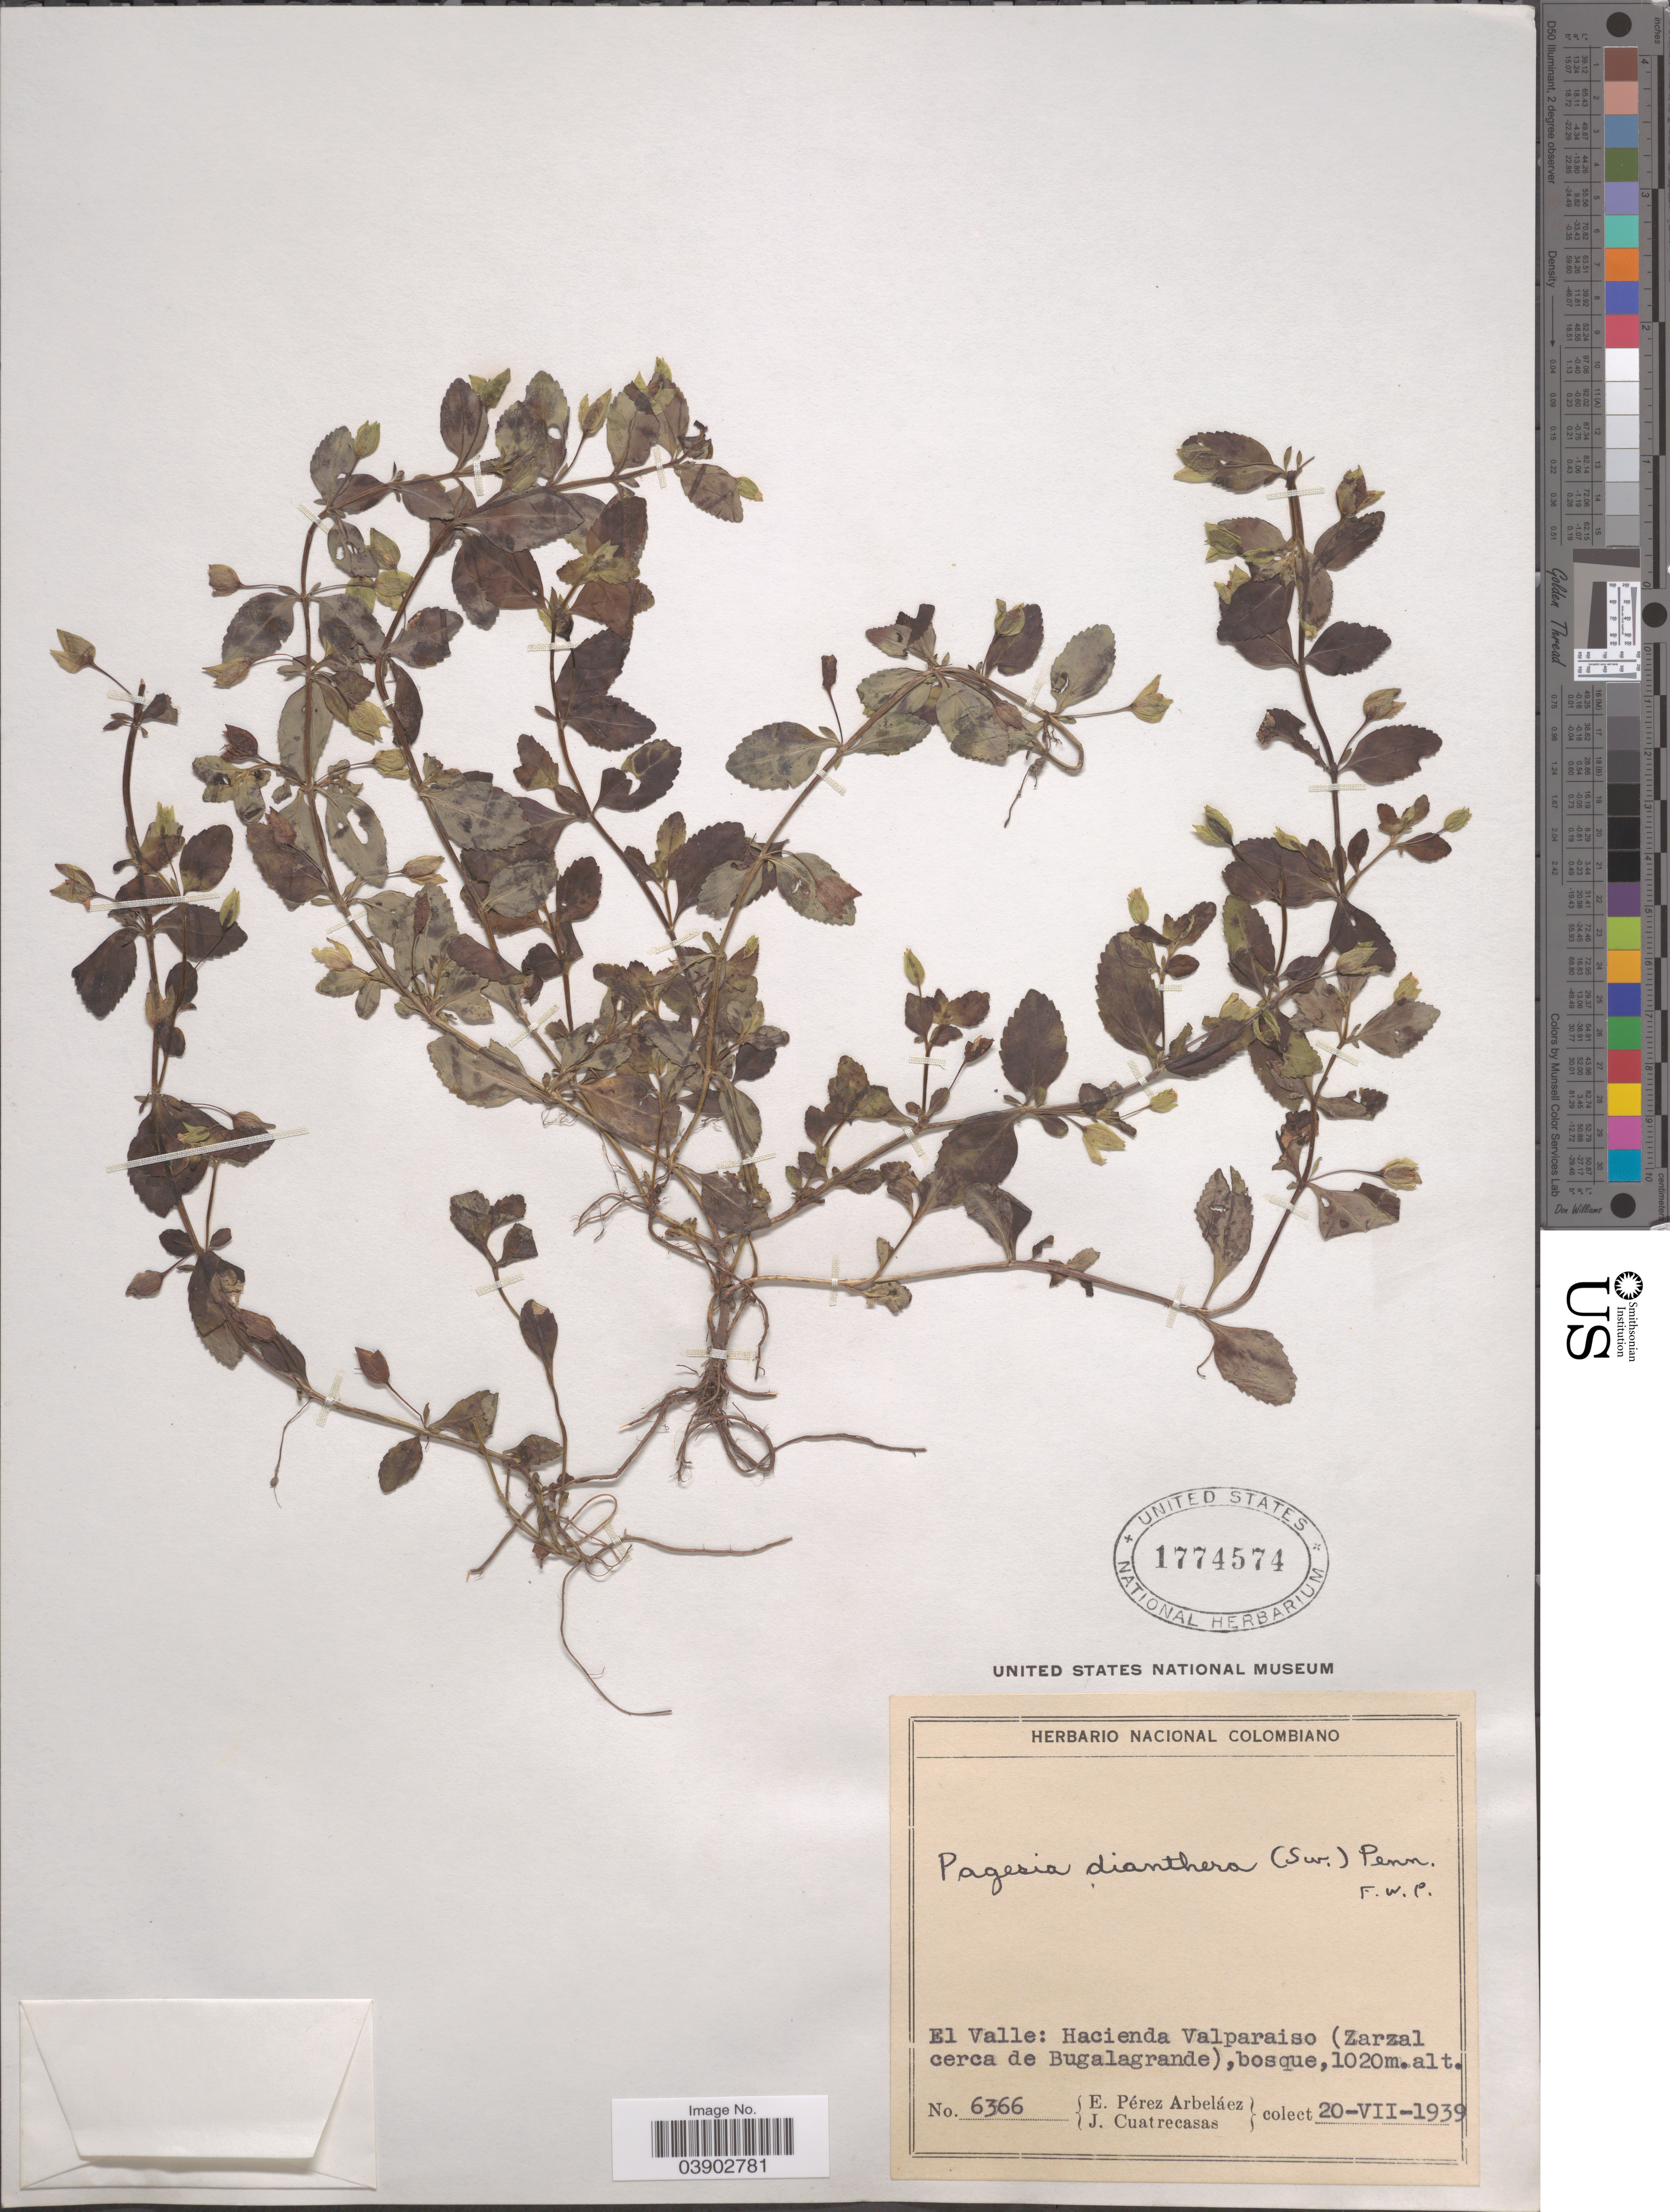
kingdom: Plantae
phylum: Tracheophyta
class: Magnoliopsida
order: Lamiales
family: Plantaginaceae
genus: Mecardonia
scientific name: Mecardonia procumbens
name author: (Mill.) Small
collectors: E. Pérez Arbeláez & J. Cuatrecasas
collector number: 6366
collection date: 1939-07-20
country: Colombia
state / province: Valle del Cauca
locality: El Valle: Hacienda Valparaiso (Zarzal cerca de Bugalagrande), bosque.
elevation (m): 1020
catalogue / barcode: US 1774574